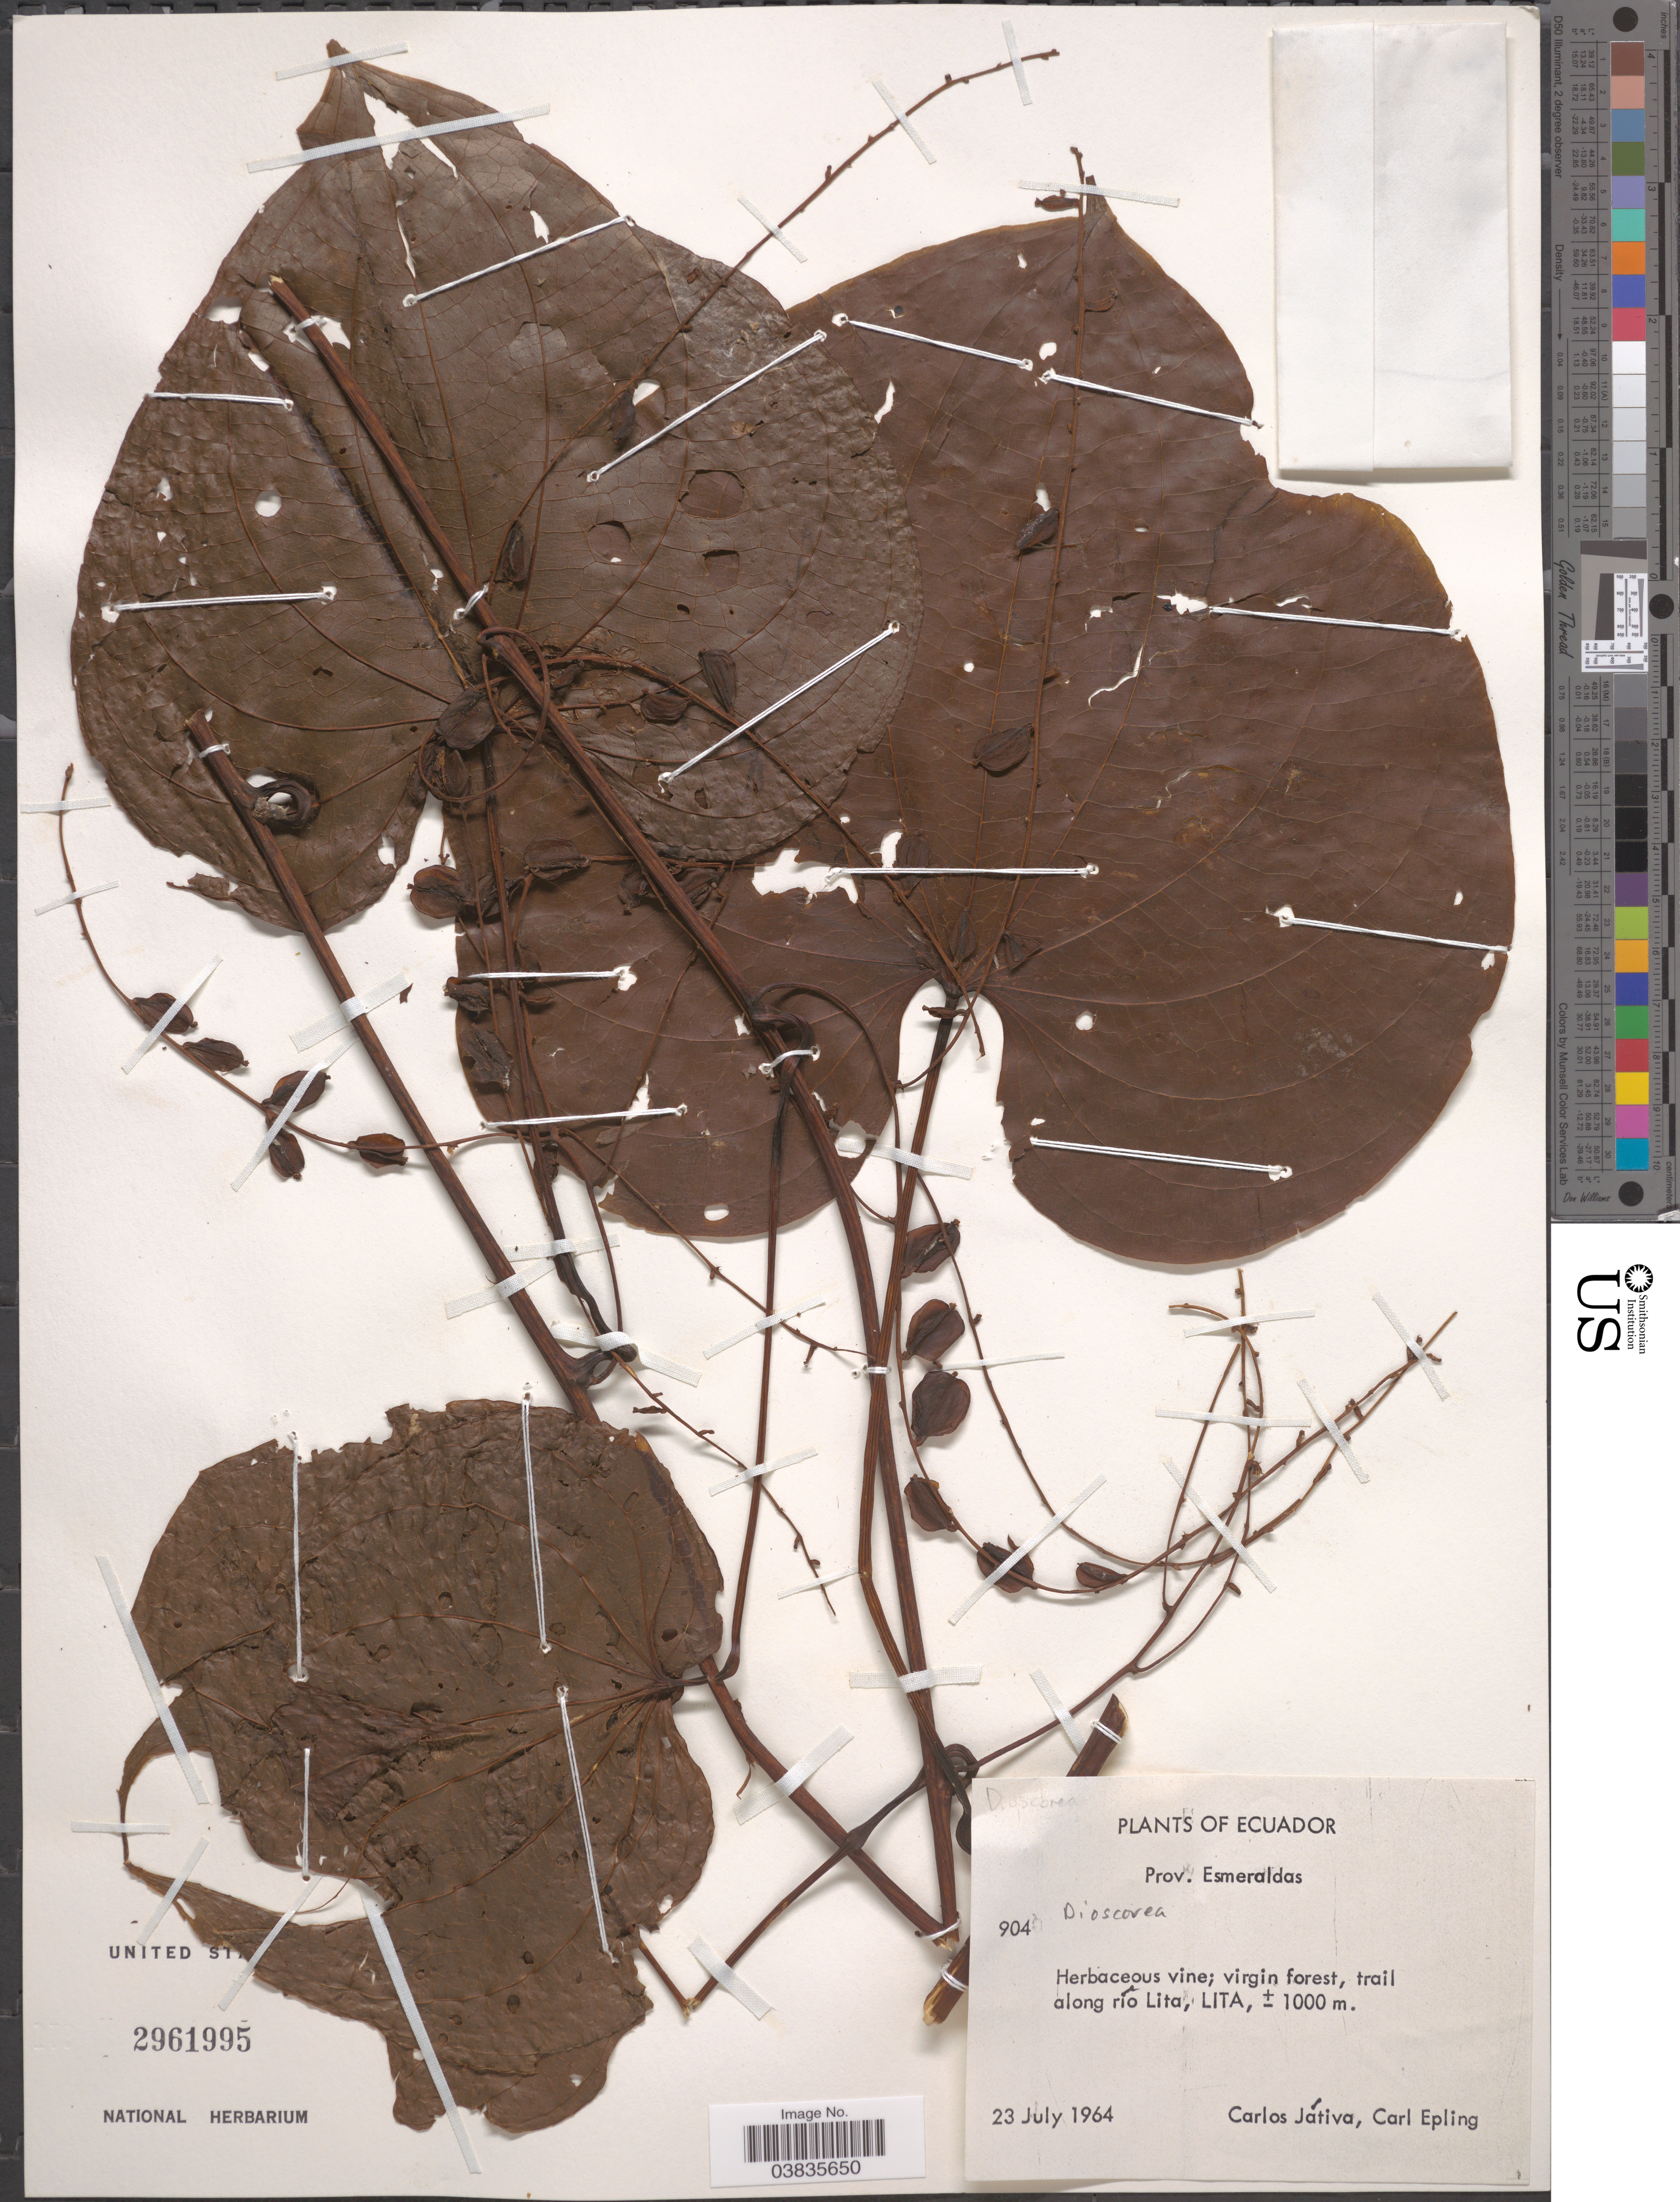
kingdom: Plantae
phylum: Tracheophyta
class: Liliopsida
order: Dioscoreales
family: Dioscoreaceae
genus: Dioscorea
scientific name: Dioscorea sp.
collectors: C. D. Játiva & C. C. Epling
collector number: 904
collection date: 1964-07-23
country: Ecuador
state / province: Esmeraldas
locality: Trail along río Lita.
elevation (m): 1000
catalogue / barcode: US 2961995